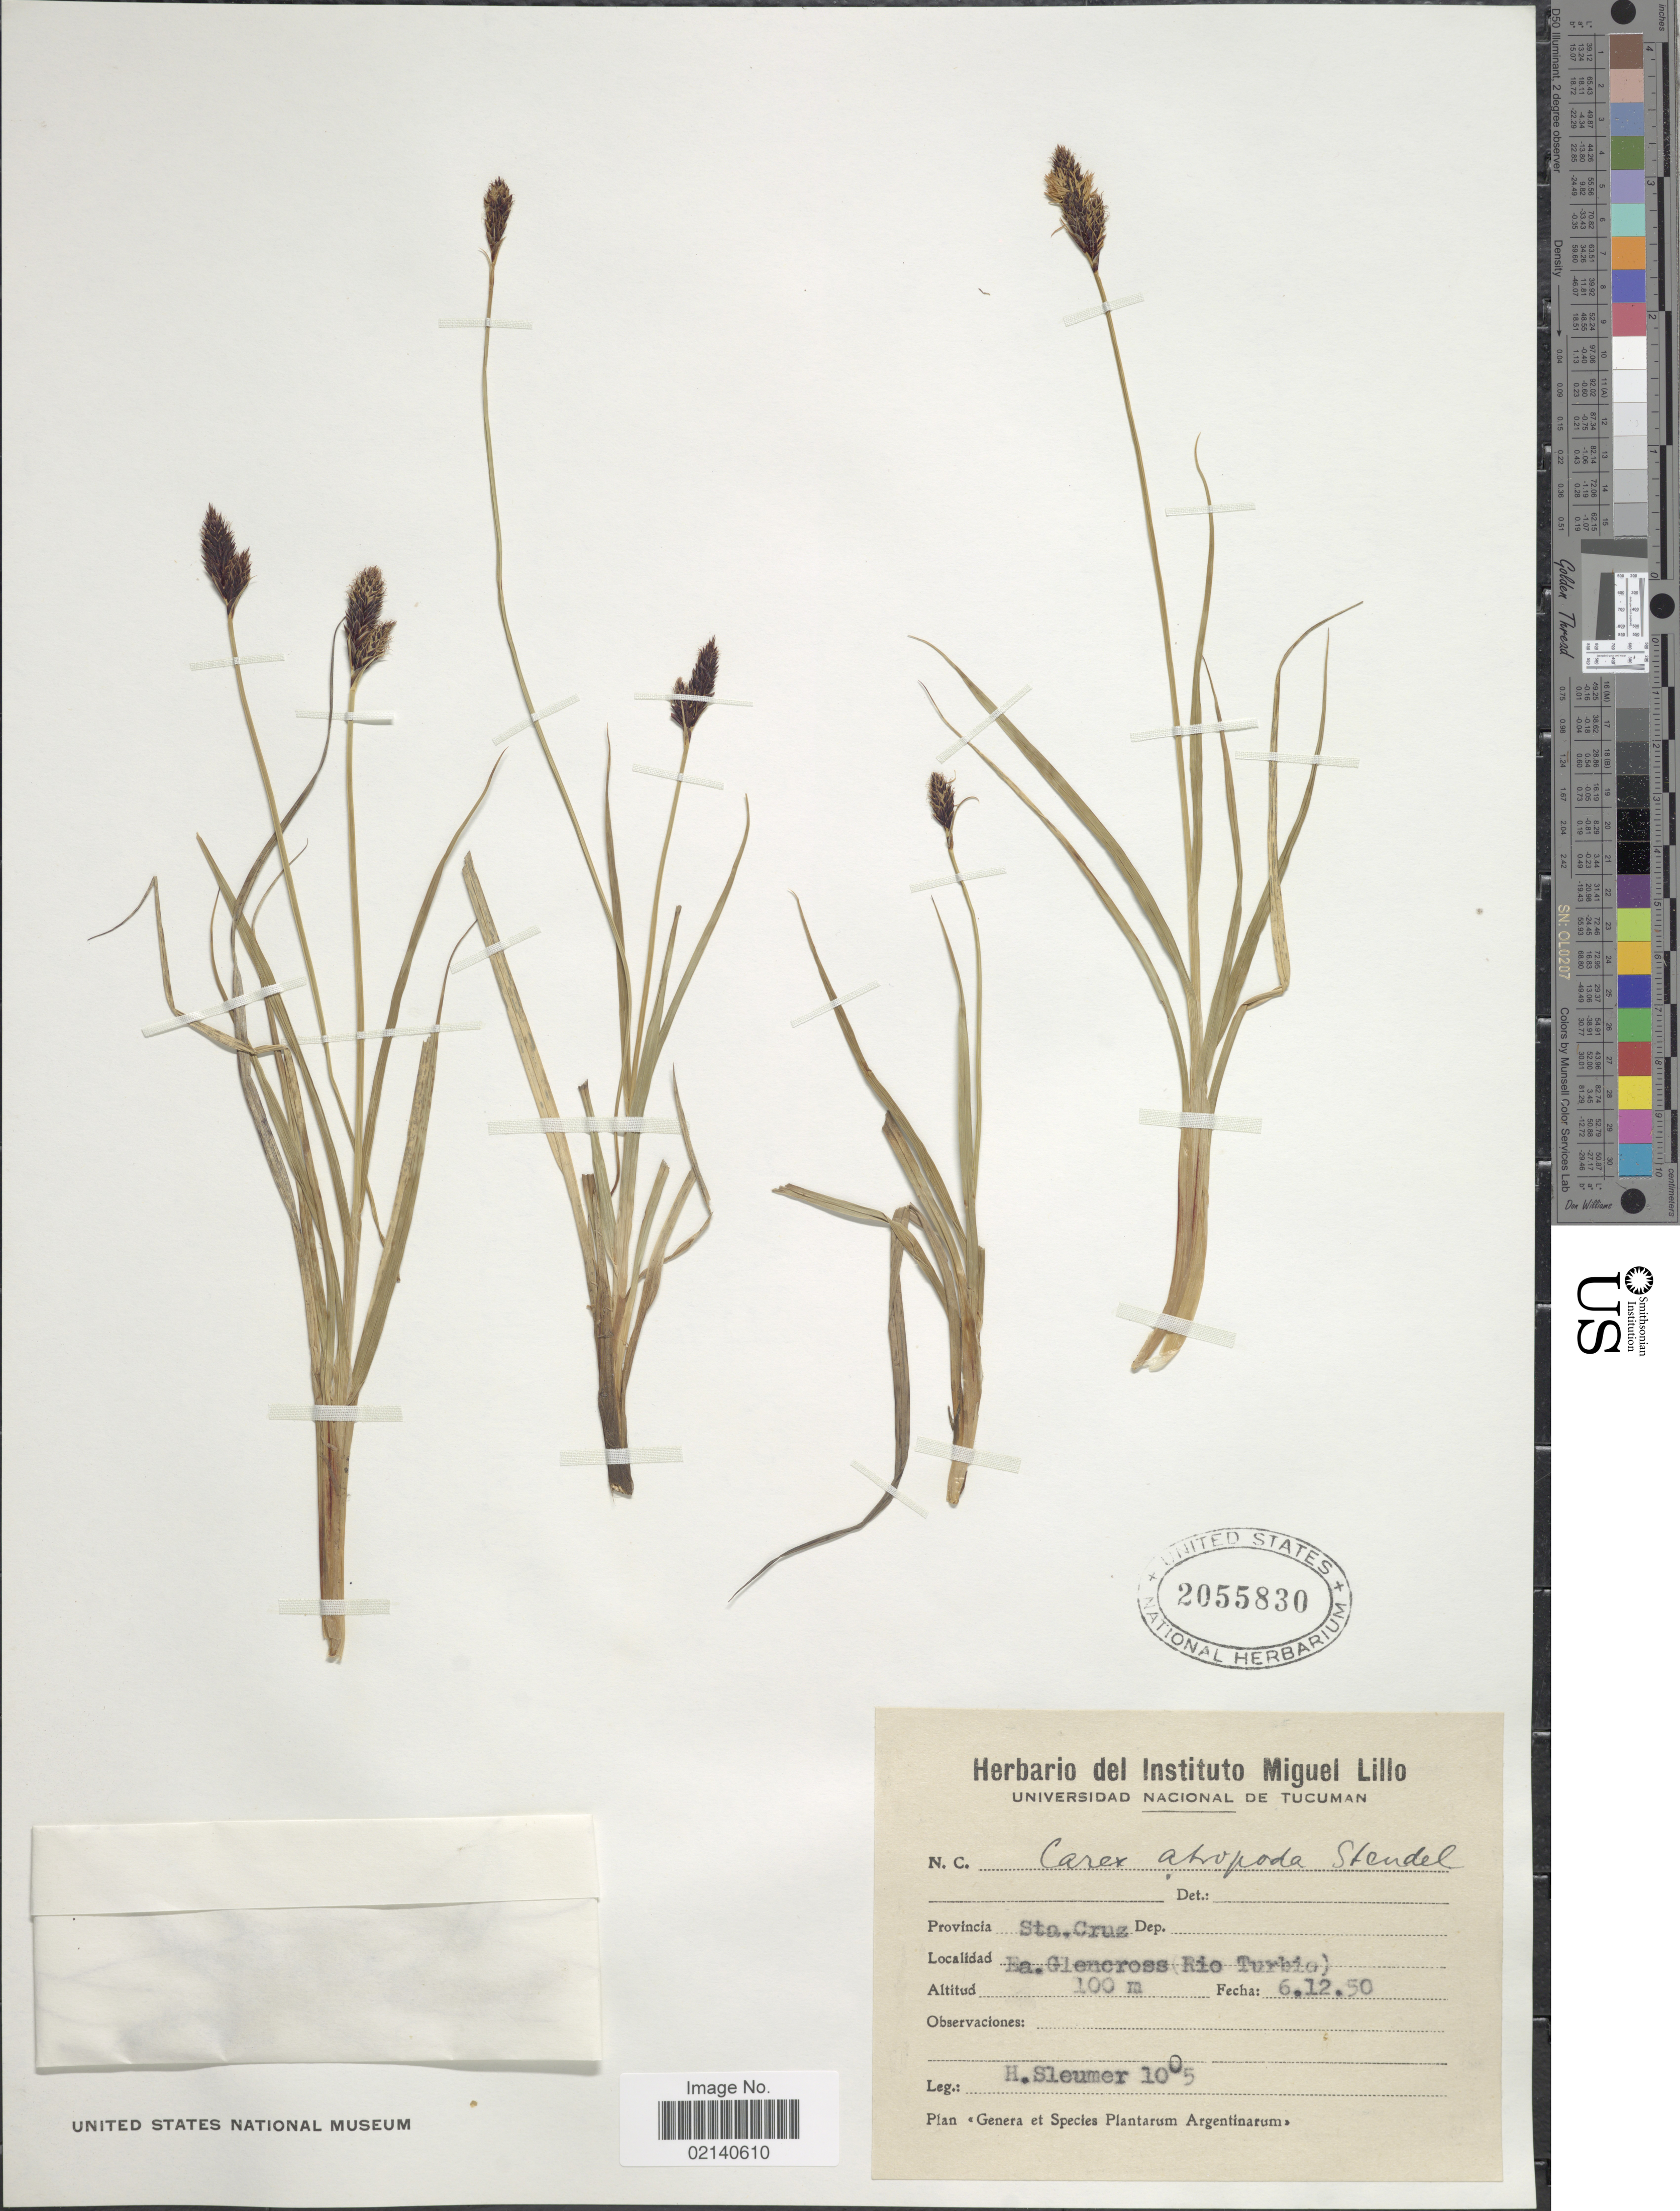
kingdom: Plantae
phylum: Tracheophyta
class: Liliopsida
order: Poales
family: Cyperaceae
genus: Carex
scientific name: Carex atropicta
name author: Steud.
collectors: H. O. Sleumer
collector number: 1005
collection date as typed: Transcribed d/m/y: 6/12/50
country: Argentina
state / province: Santa Cruz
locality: Provincia: Sta. Druz. Ea. Glencross (Rio Turbic). Argentinarum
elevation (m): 100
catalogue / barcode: US 2055830